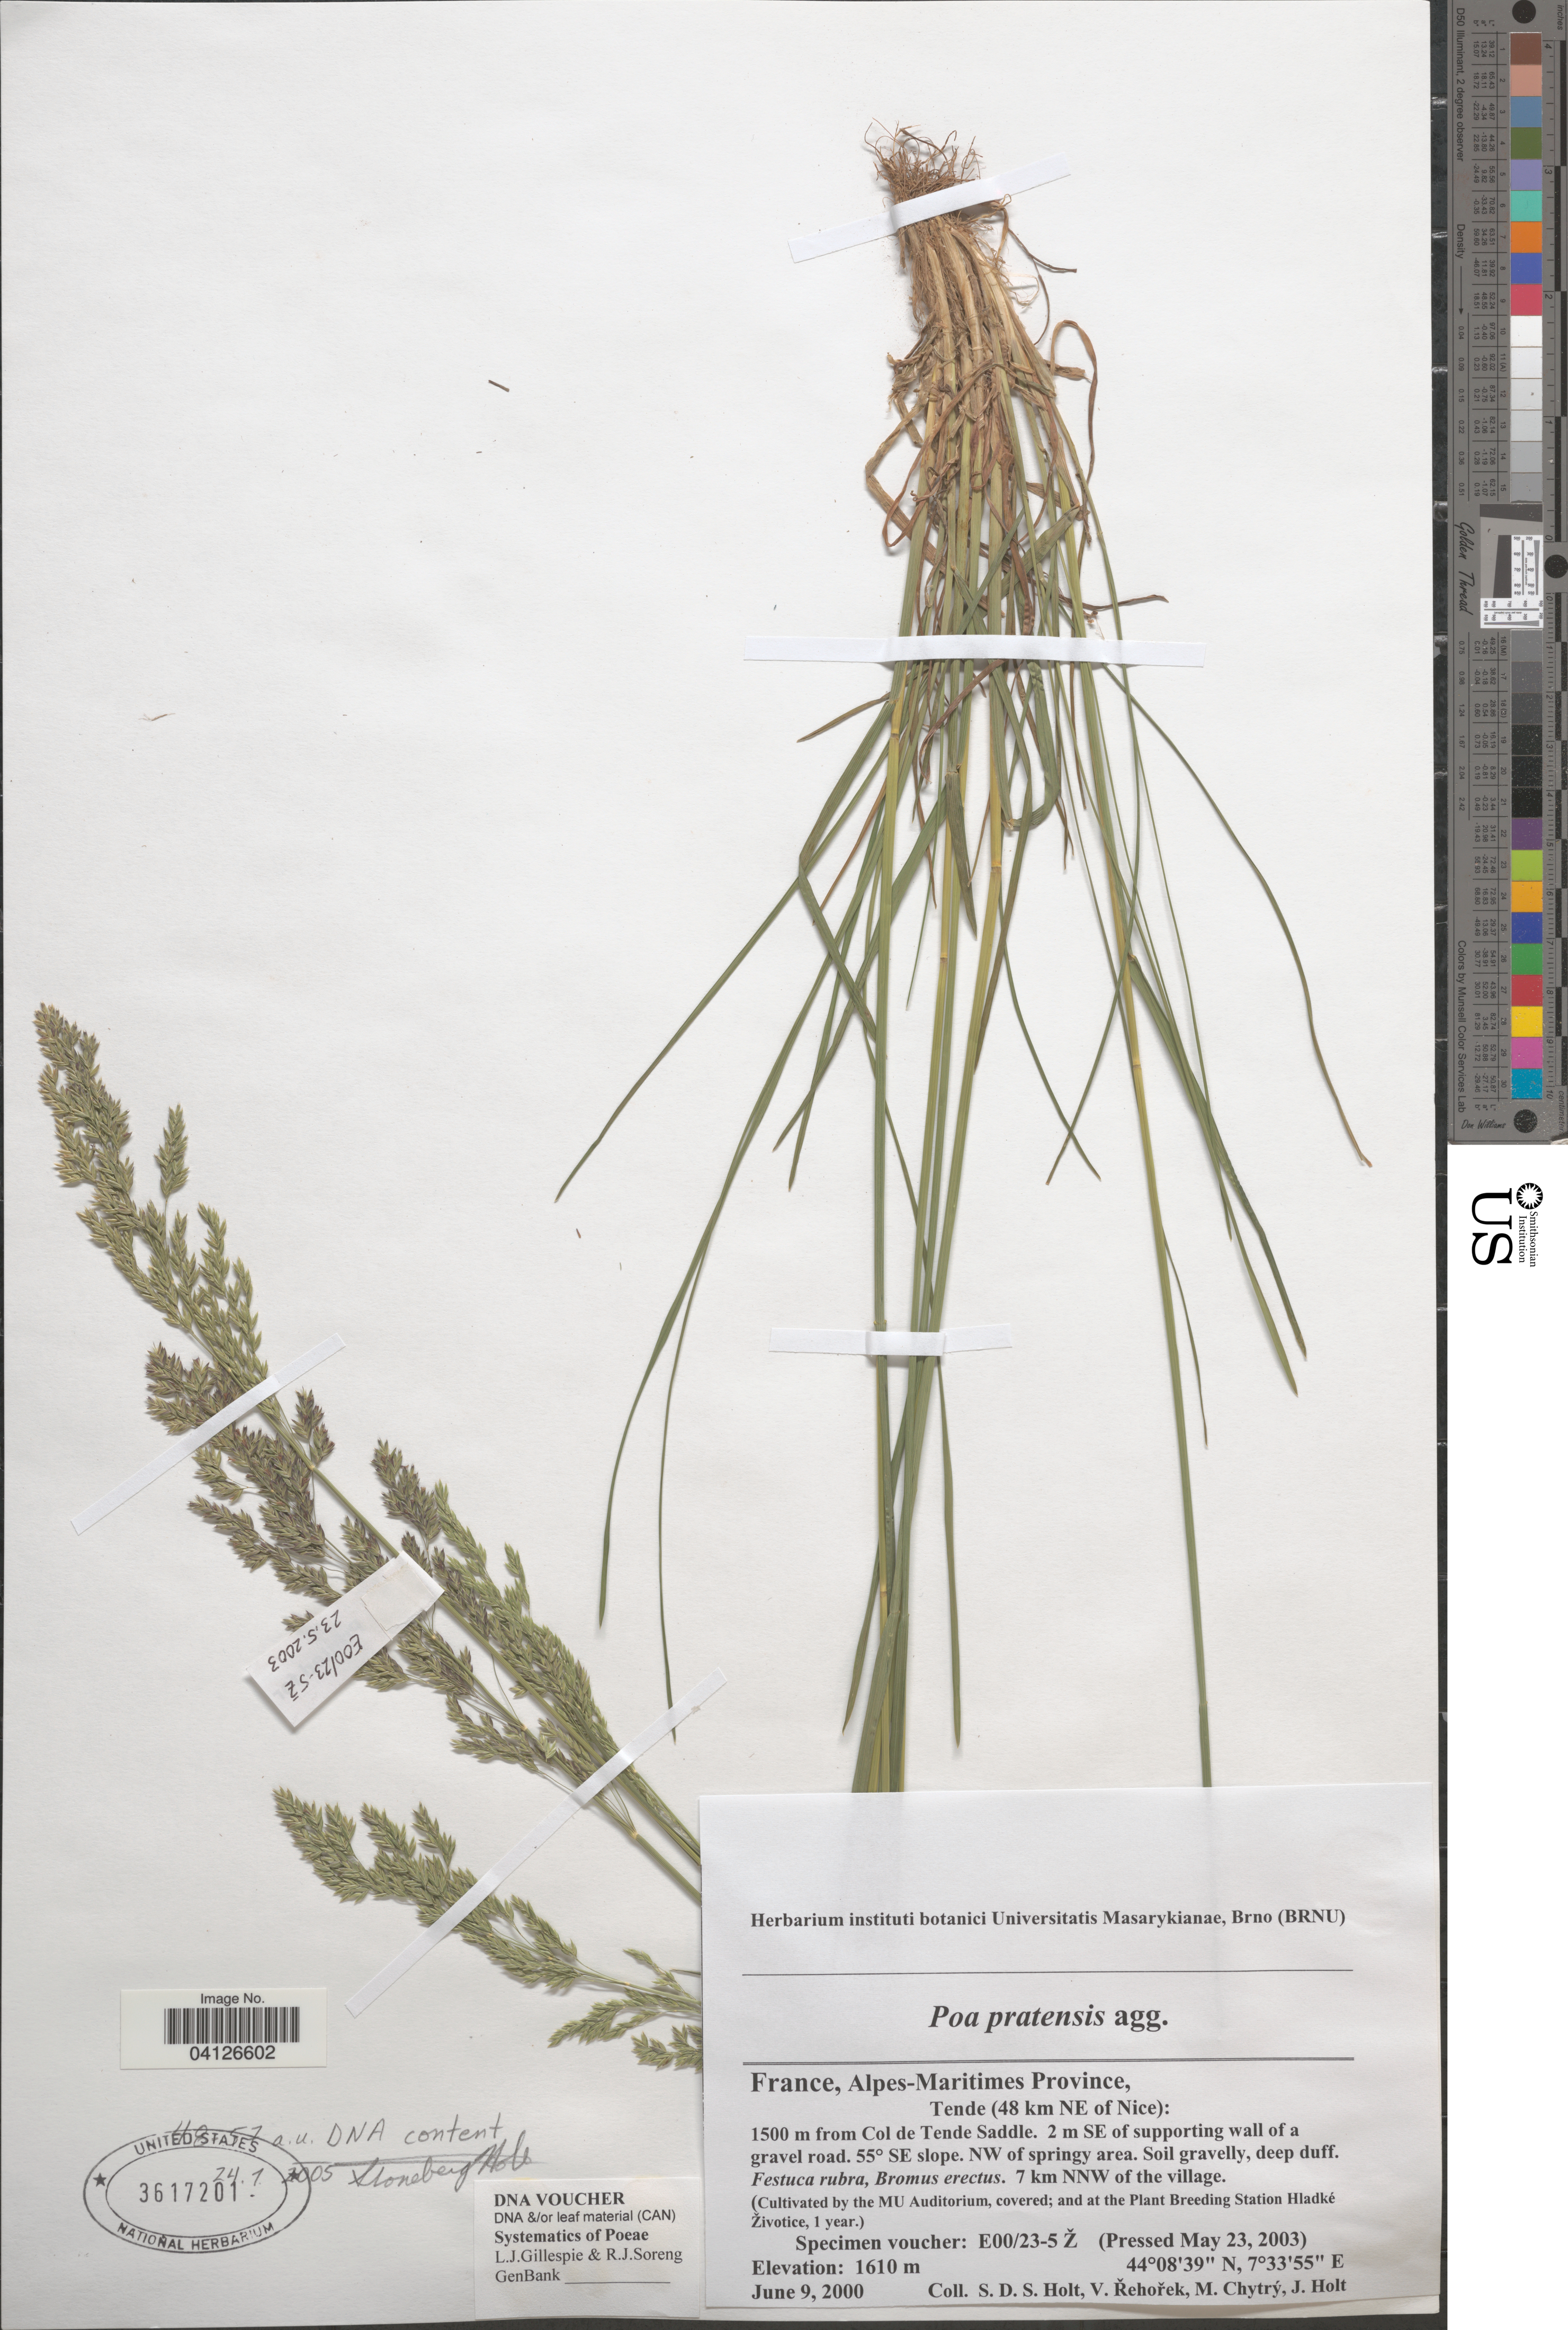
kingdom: Plantae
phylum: Tracheophyta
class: Liliopsida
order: Poales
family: Poaceae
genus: Poa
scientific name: Poa pratensis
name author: L.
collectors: Ex herb. instituti botanici Universitatis Masarykianae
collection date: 2003-05-23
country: Czechia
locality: (Cultivated by the MU Auditorium, covered; and at the Plant Breeding Station Hladké Životice, 1 year.).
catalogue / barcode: US 3617201